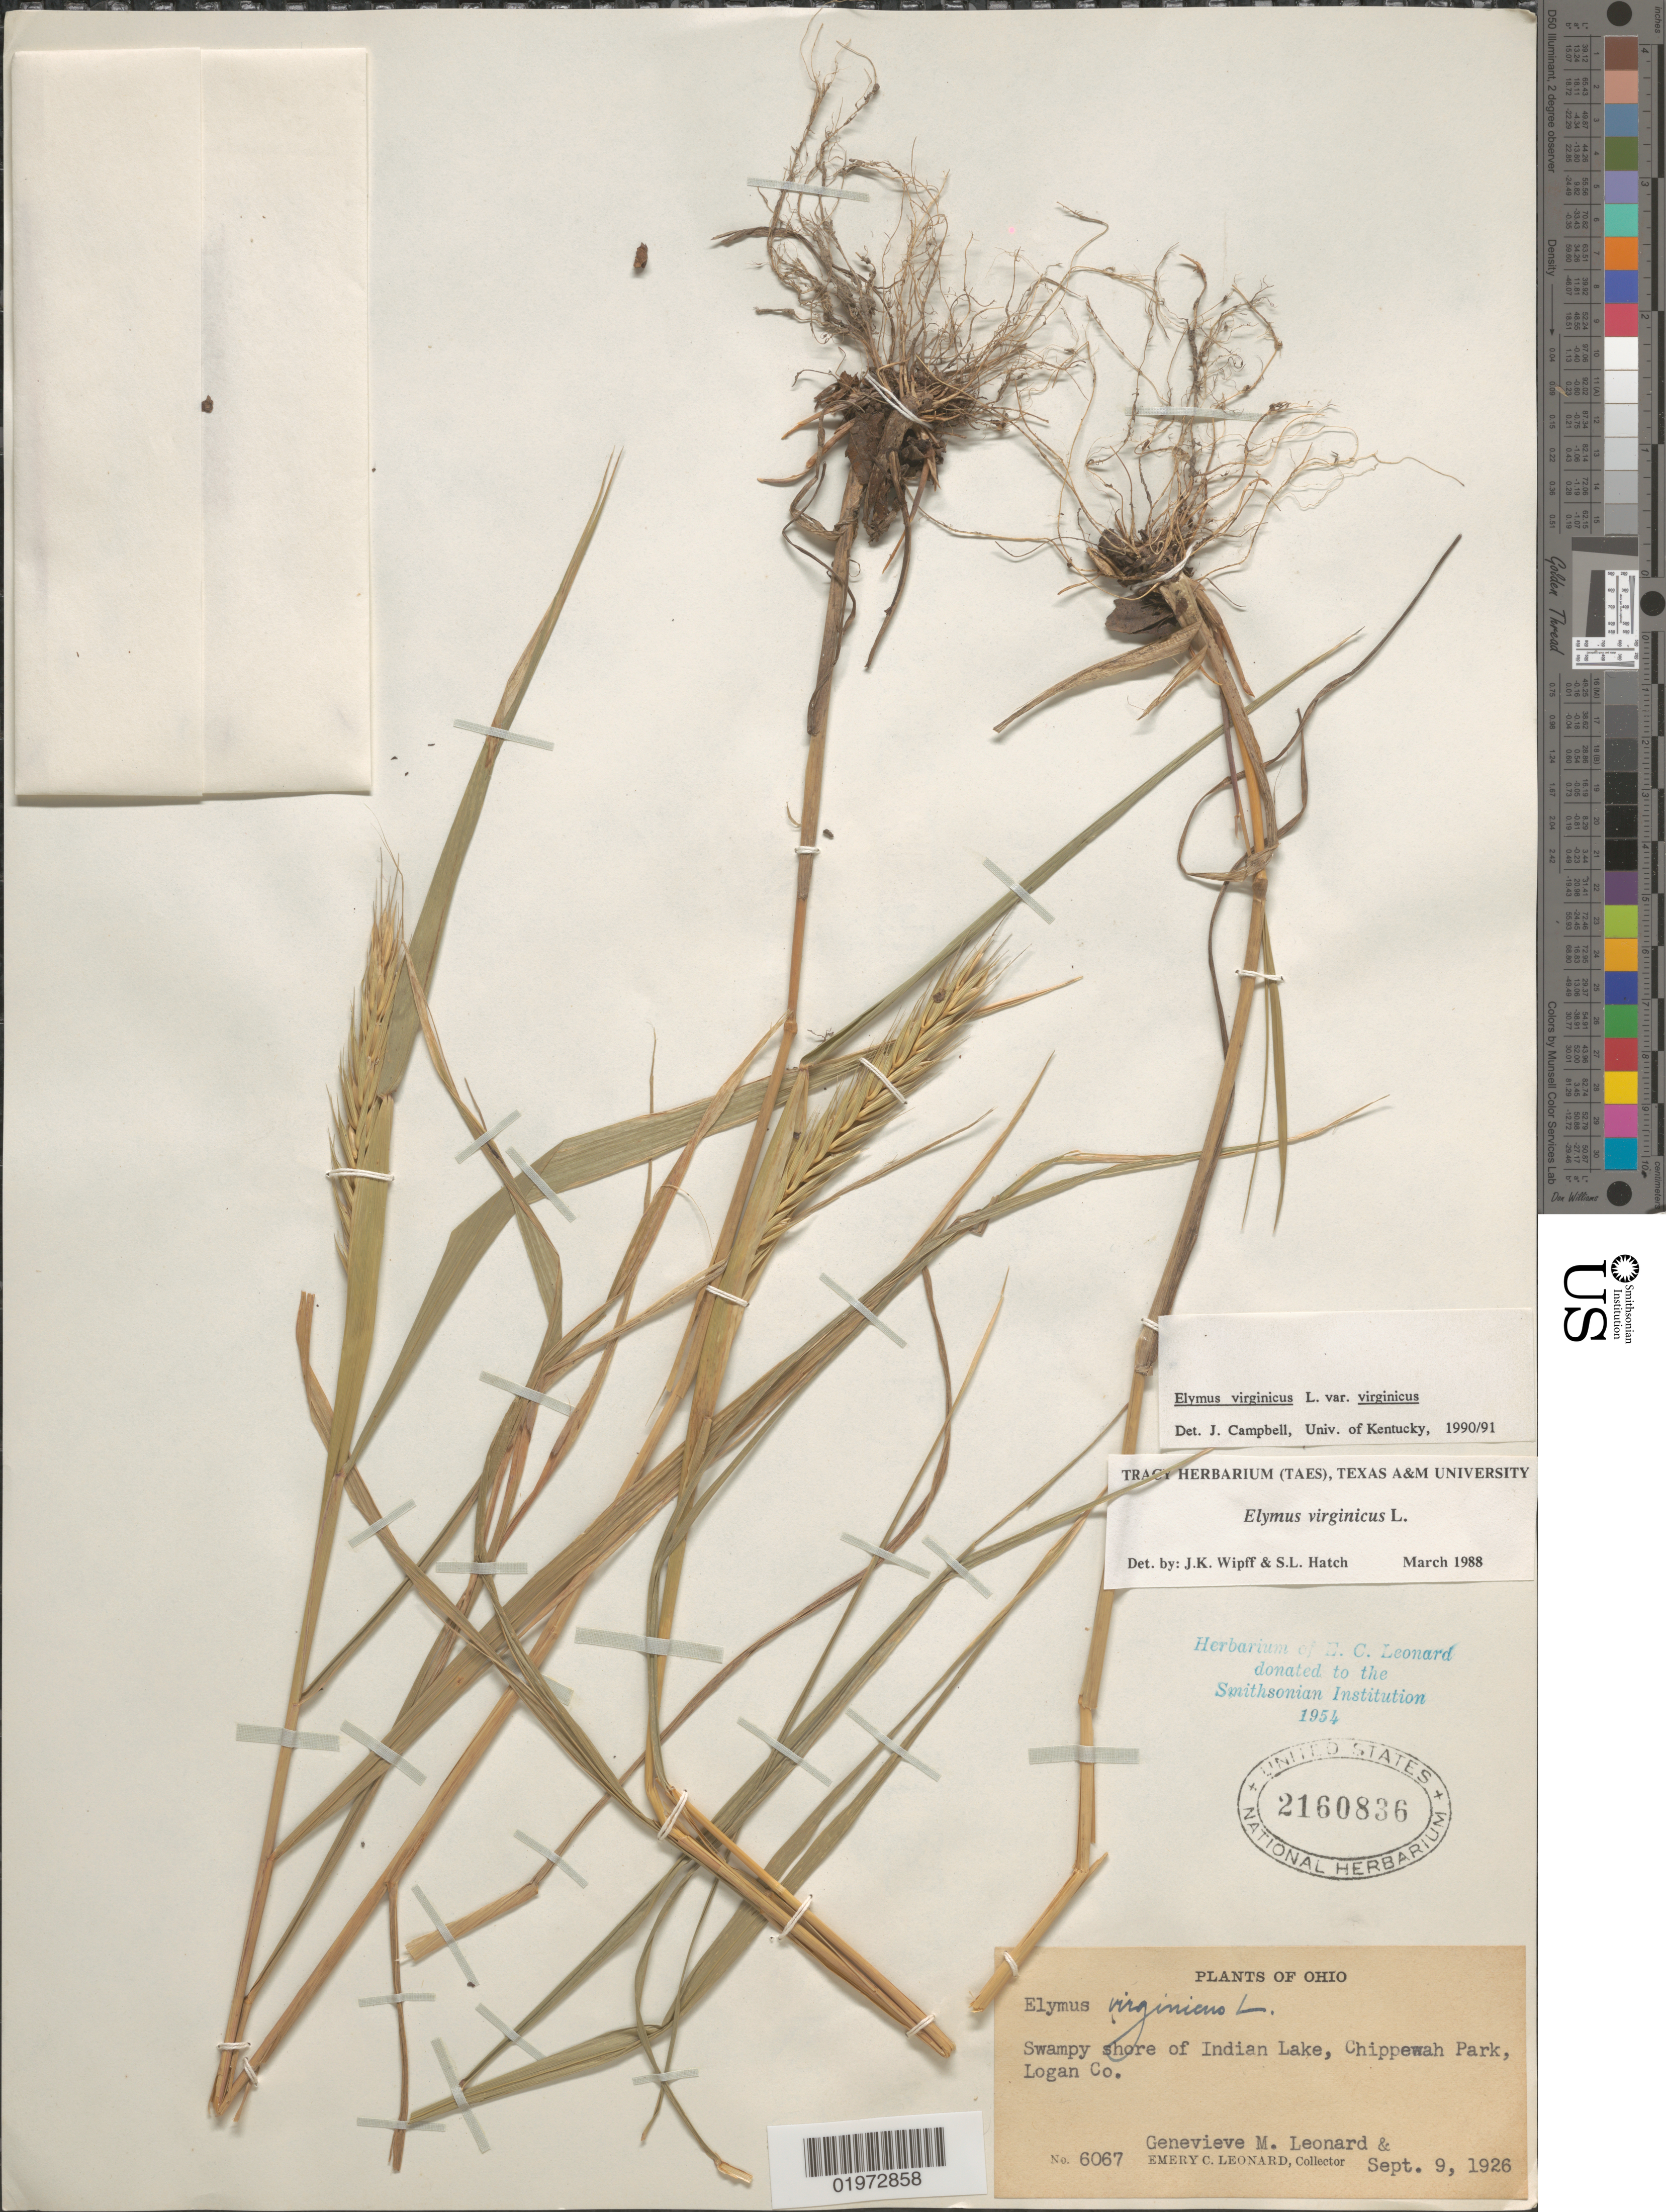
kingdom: Plantae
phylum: Tracheophyta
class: Liliopsida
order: Poales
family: Poaceae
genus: Elymus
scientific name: Elymus virginicus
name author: L.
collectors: E. C. Leonard & G. M. Leonard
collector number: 6067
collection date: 1926-09-09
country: United States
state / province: Ohio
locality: Swampy shore of Indian Lake, Chippewah Park, Logan Co.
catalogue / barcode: US 2160836